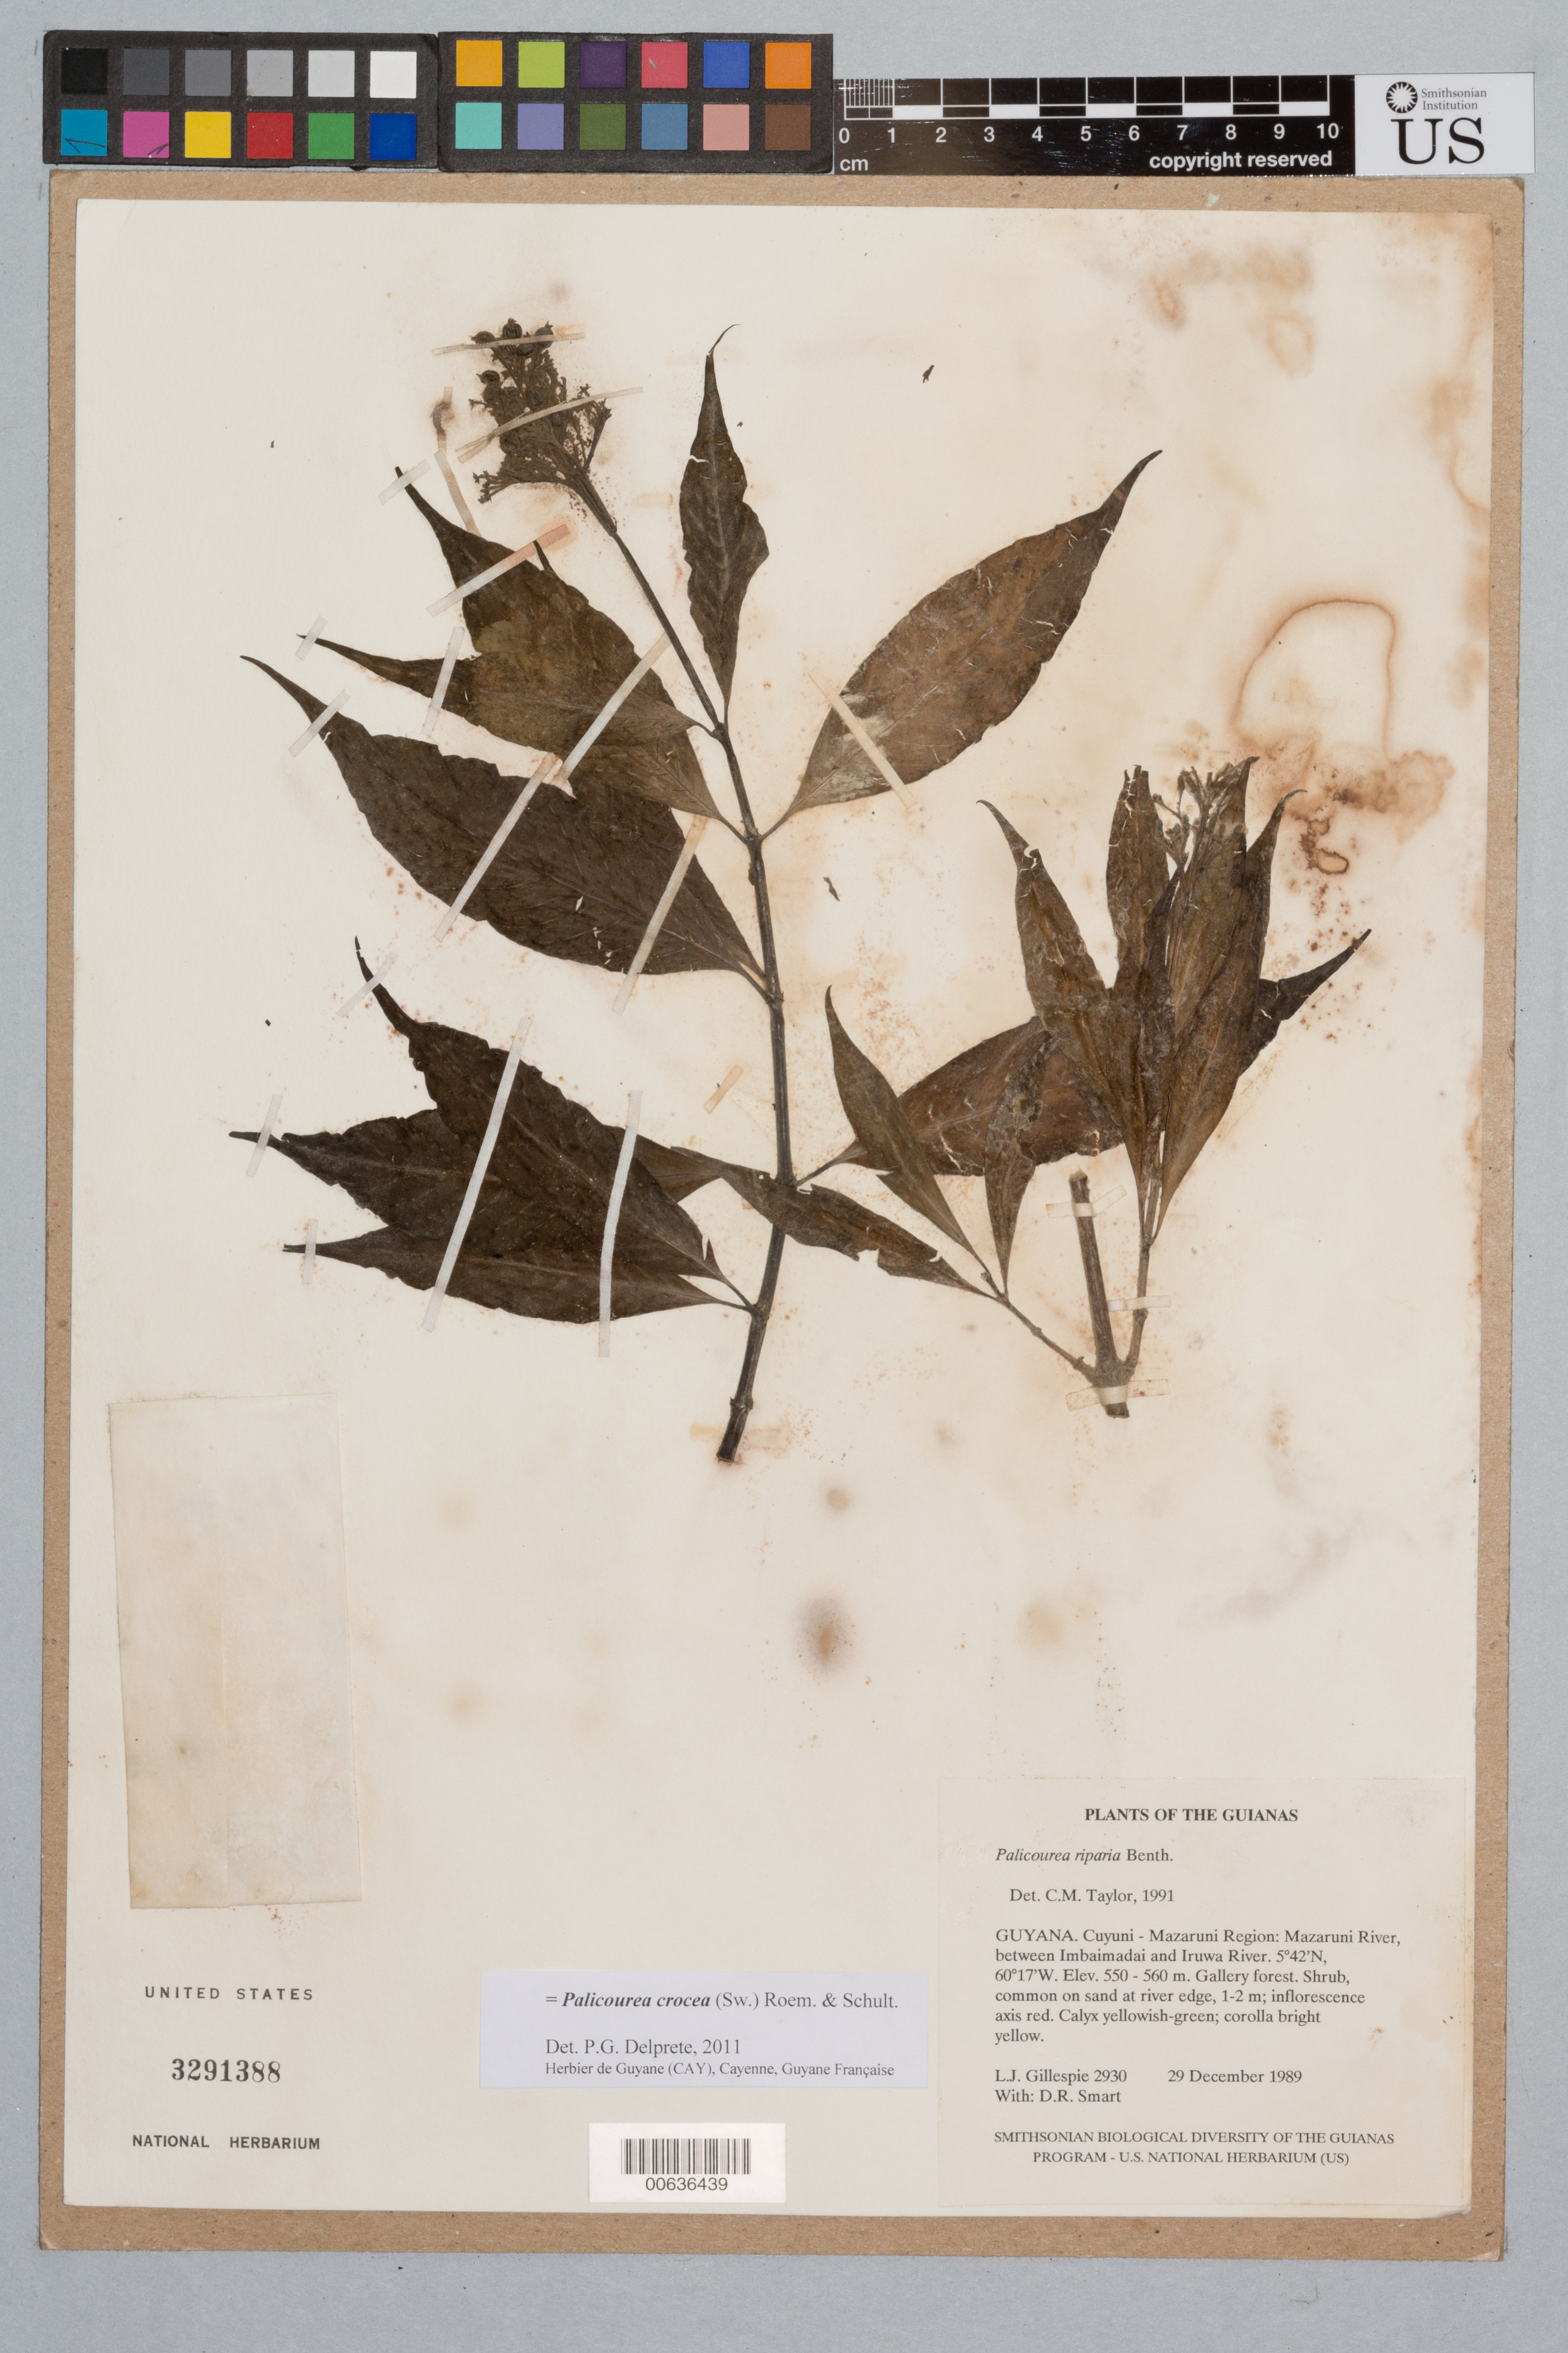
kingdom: Plantae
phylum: Tracheophyta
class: Magnoliopsida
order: Gentianales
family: Rubiaceae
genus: Palicourea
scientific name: Palicourea crocea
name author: (Sw.) Schult.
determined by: Delprete, P. G., Herb. de Guyane Cay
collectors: L. J. Gillespie & D. R. Smart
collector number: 2930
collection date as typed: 29 December 1989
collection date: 1989-12-29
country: Guyana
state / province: Cuyuni-Mazaruni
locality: Mazaruni River, between Imbaimadai and Iruwa River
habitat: Gallery forest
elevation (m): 550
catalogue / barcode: US 3291388